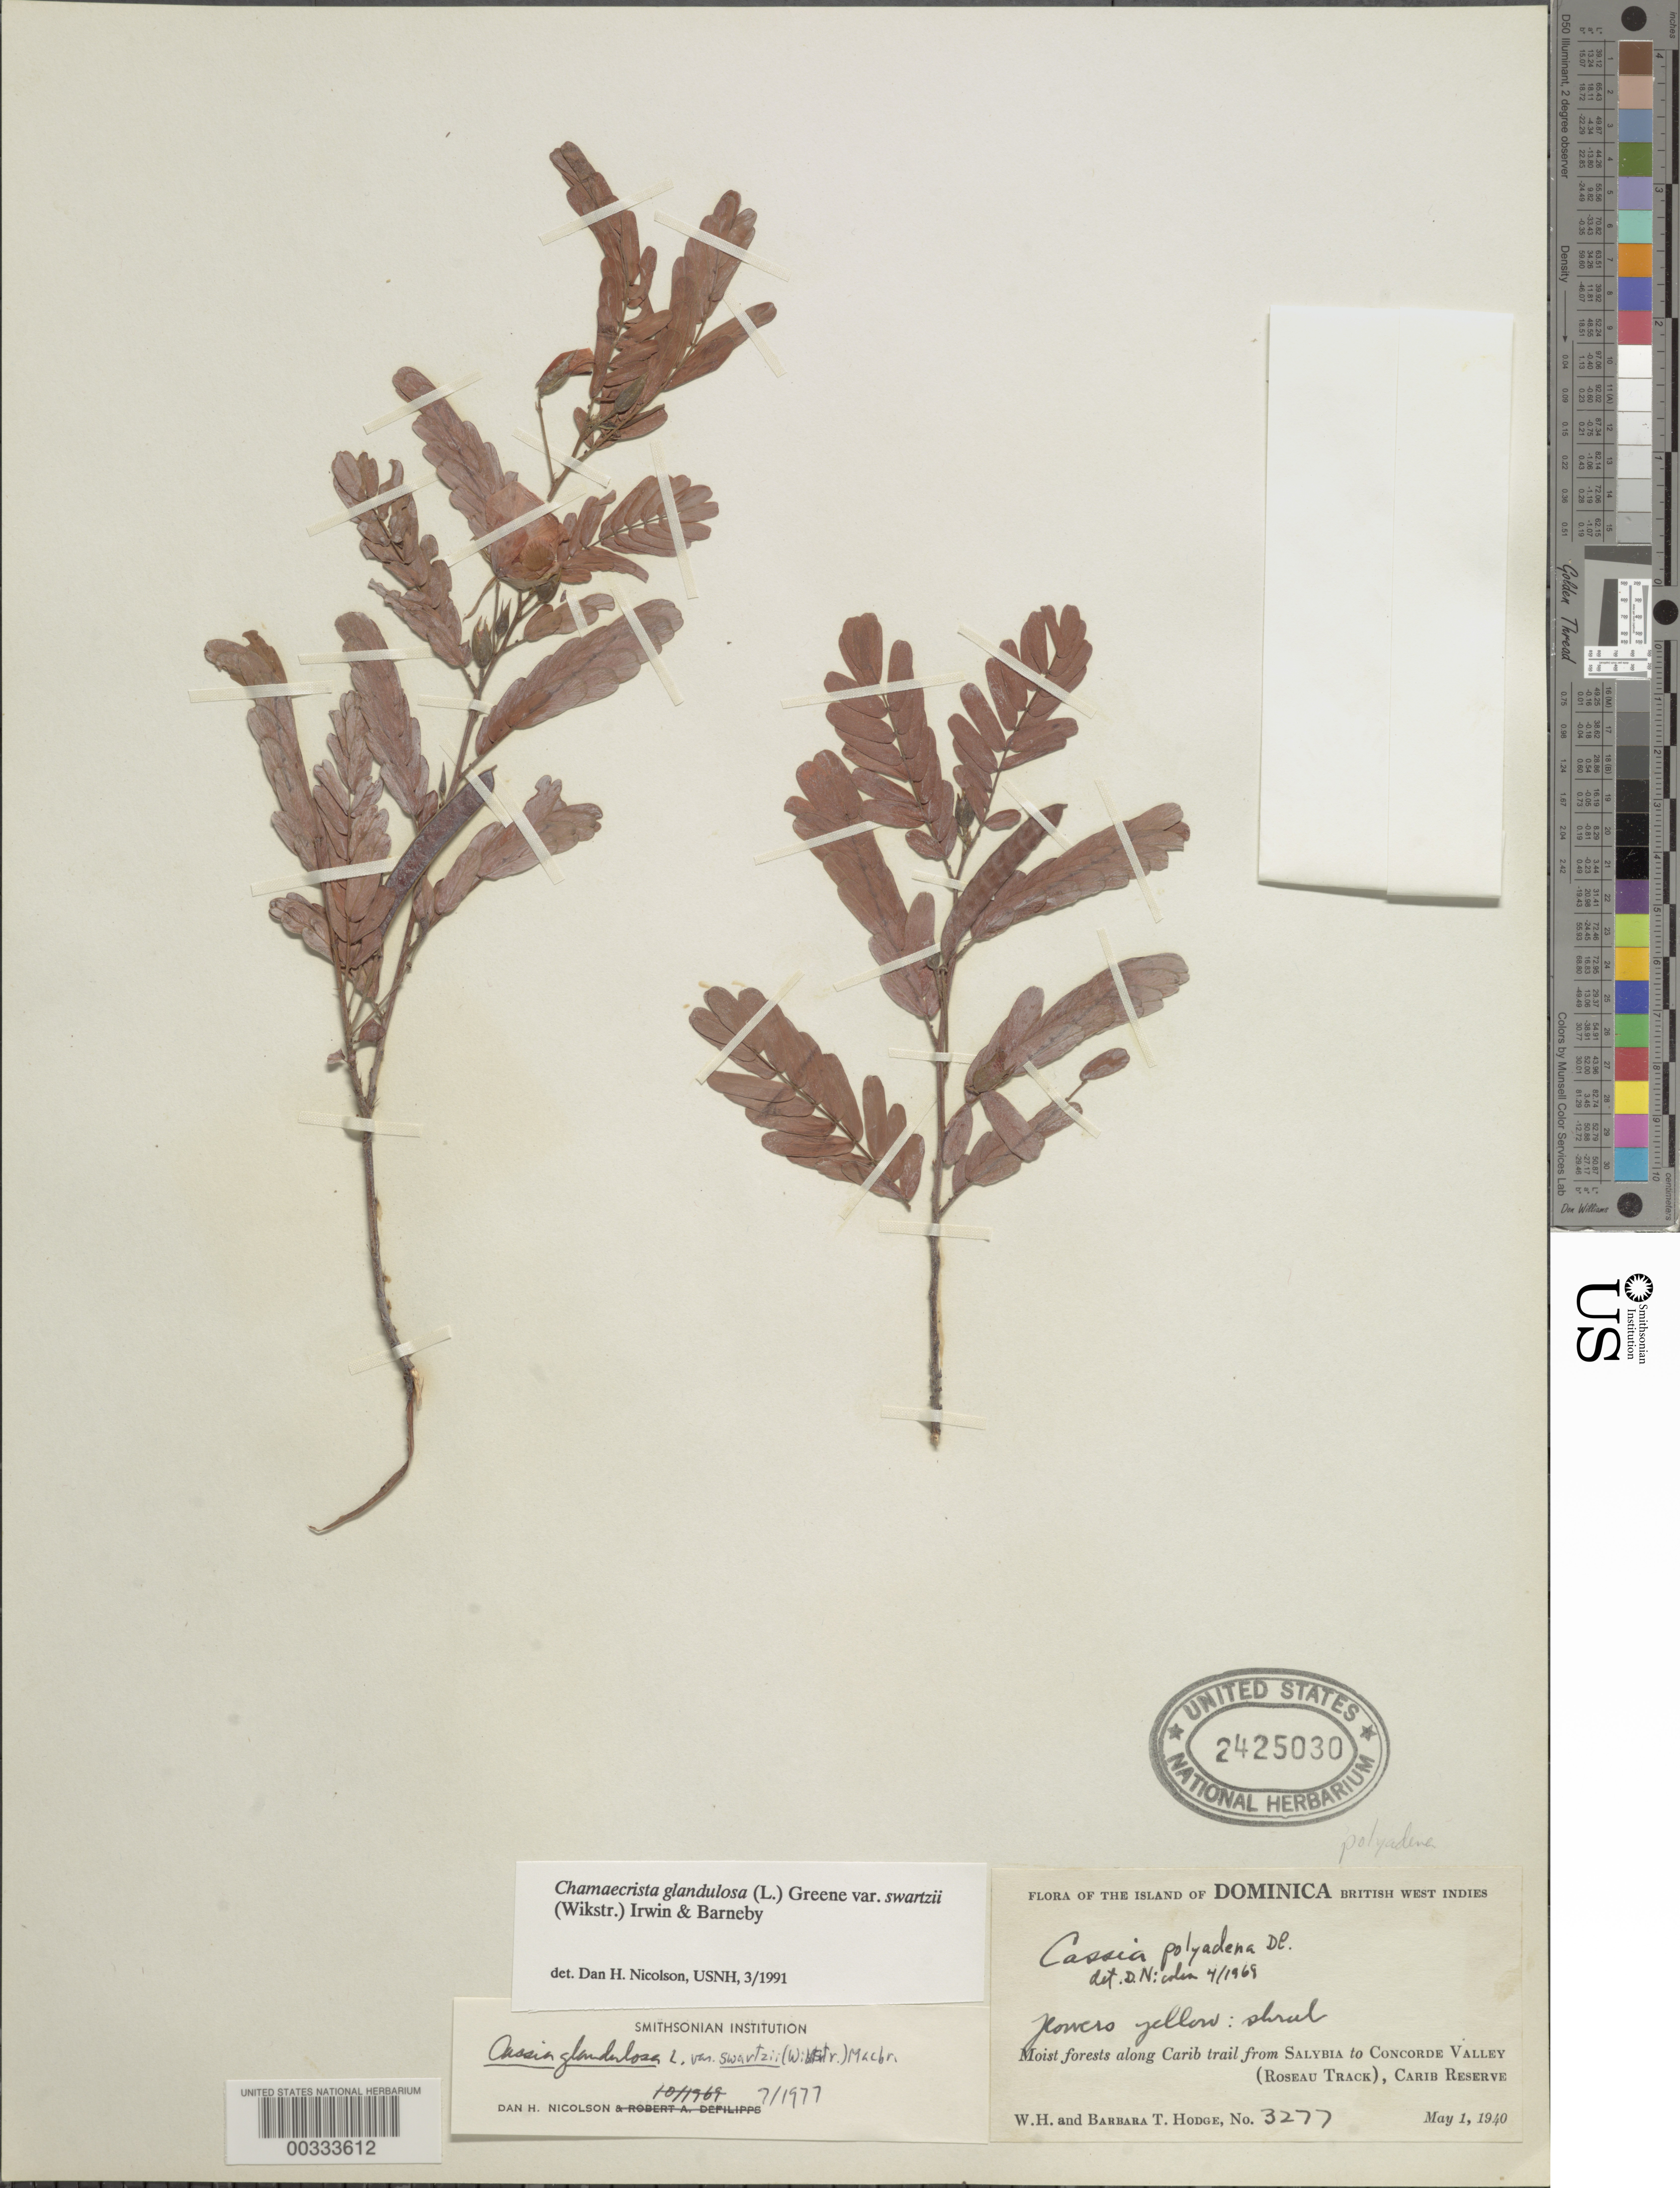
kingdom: Plantae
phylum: Tracheophyta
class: Magnoliopsida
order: Fabales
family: Fabaceae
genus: Chamaecrista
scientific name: Chamaecrista glandulosa var. swartzii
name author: (Wikstr.) H.S. Irwin & Barneby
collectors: W. Hodge & B. Hodge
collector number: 3277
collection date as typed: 01 May 1940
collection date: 1940-05-01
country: Dominica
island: Dominica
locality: Along carib trail from salybia to concorde valley (roseau track), carib reserve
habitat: Moist forests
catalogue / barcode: US 2425030